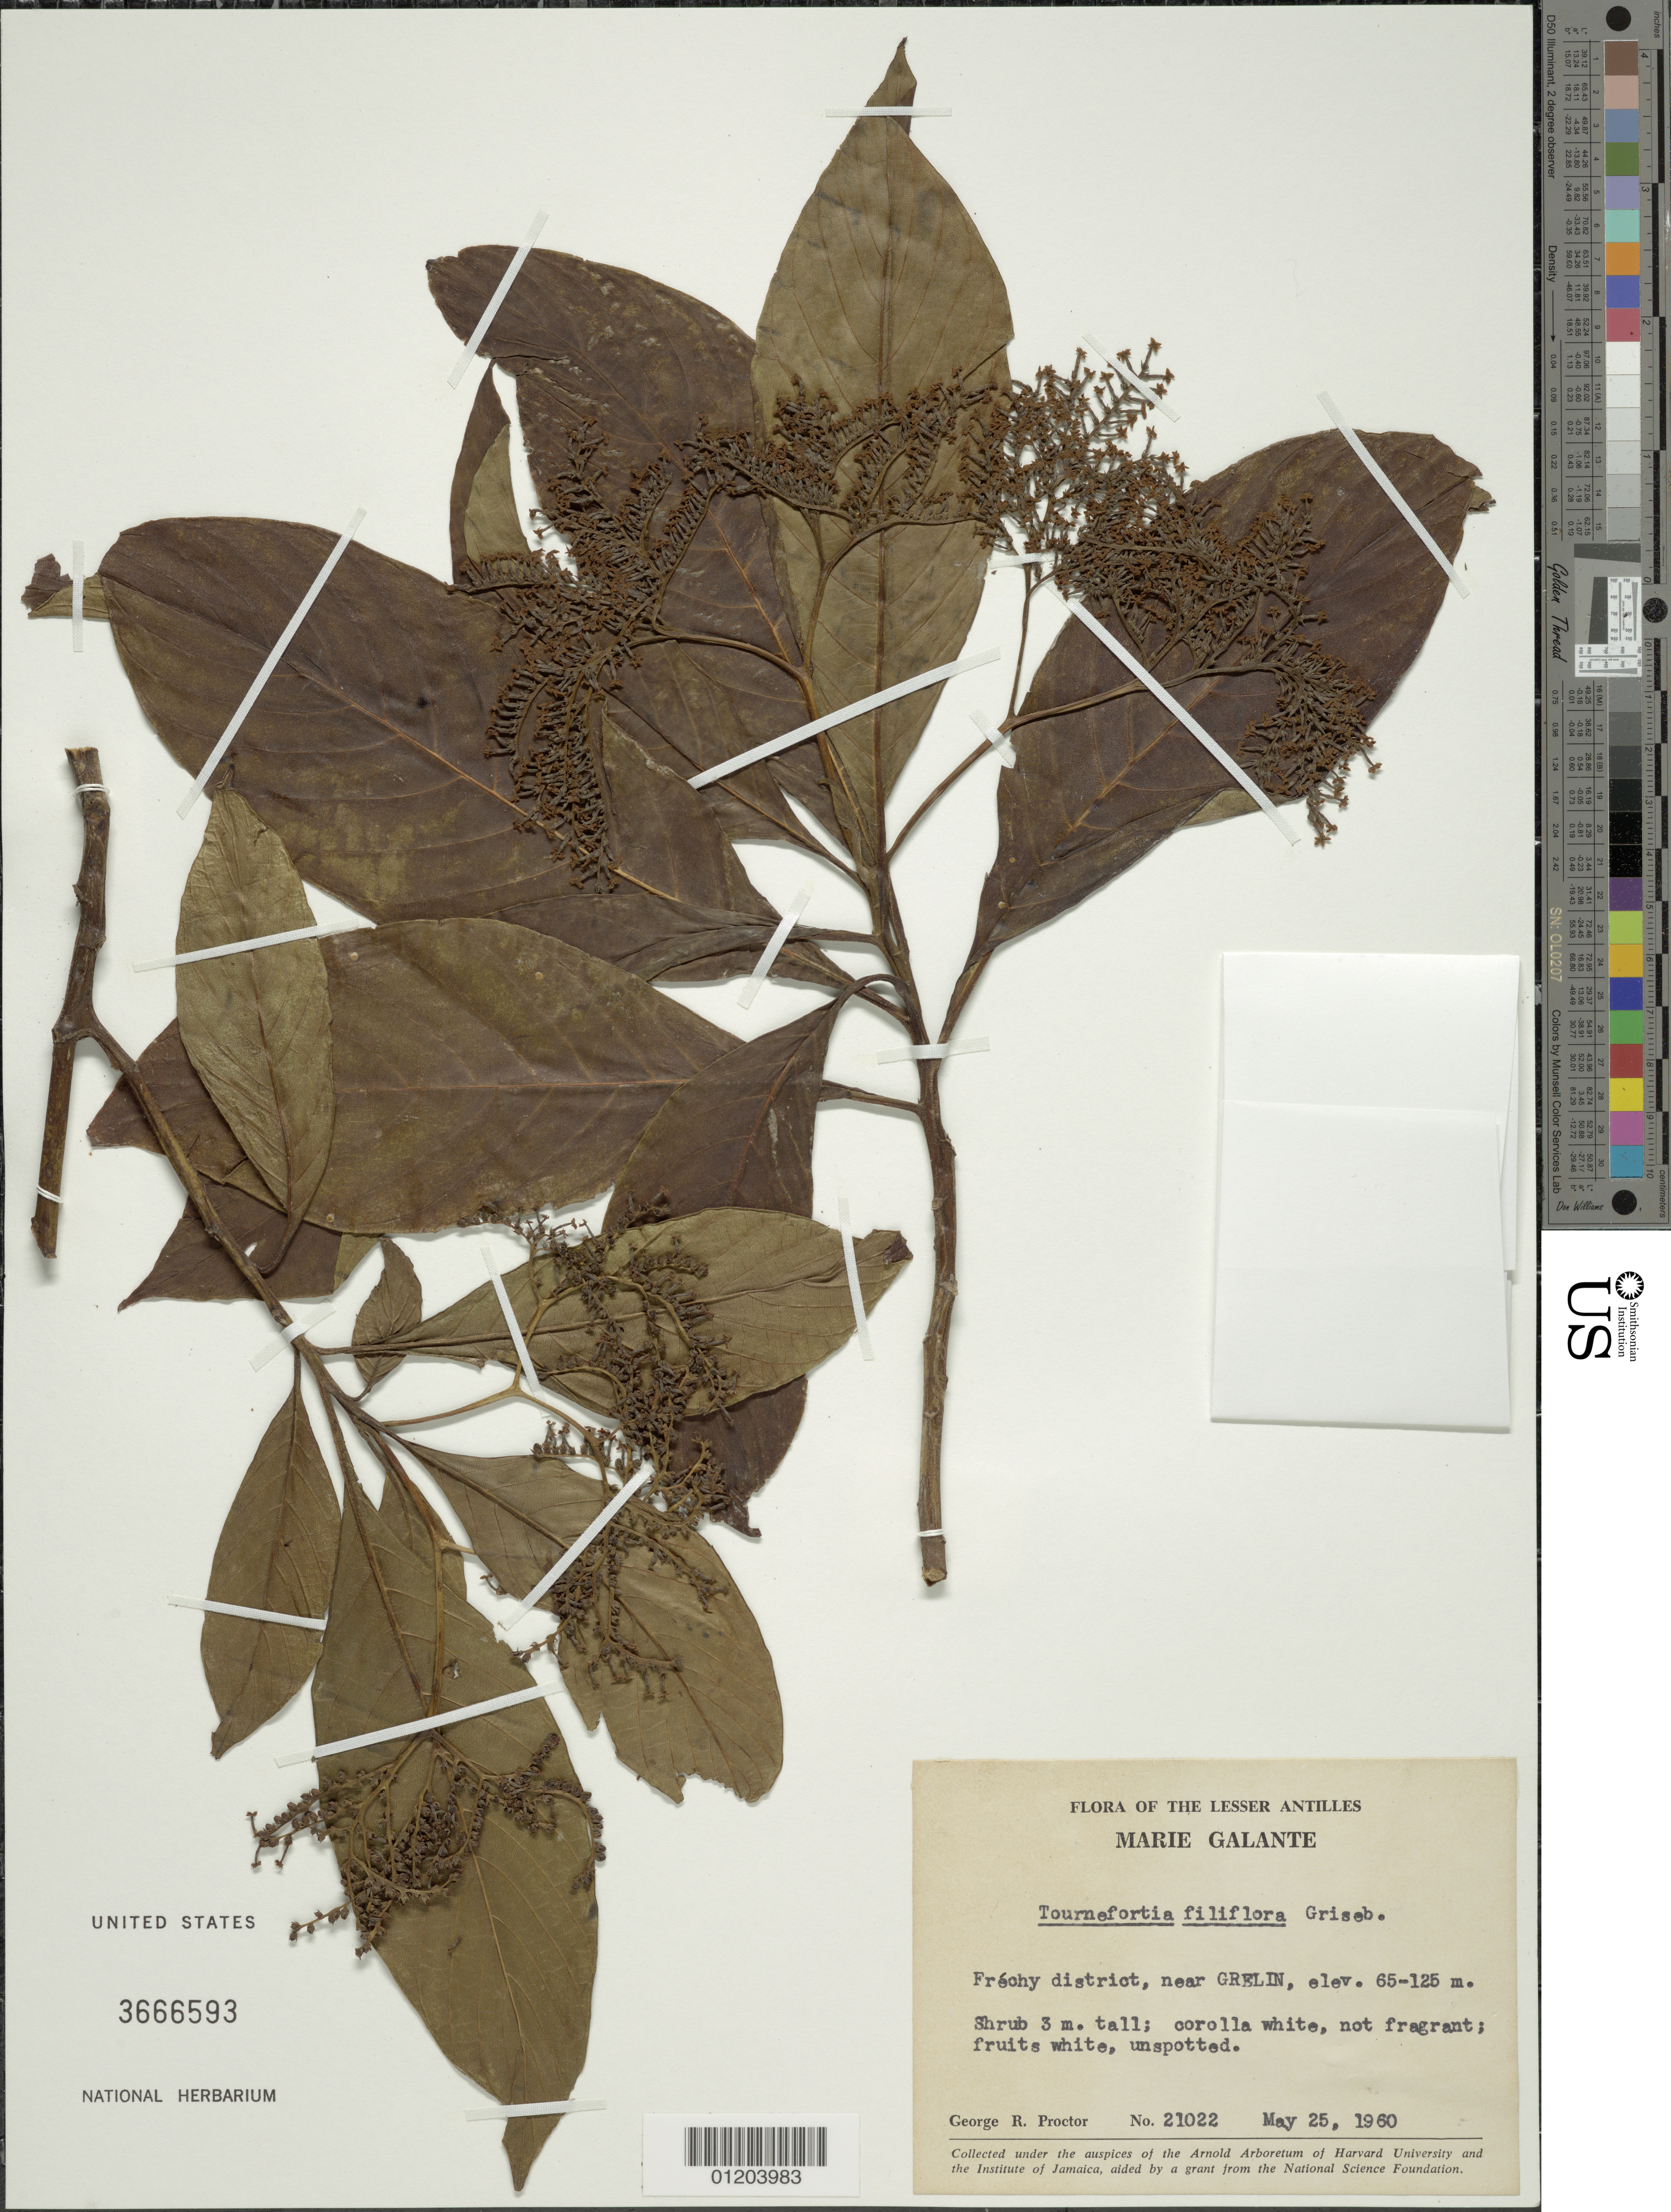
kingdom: Plantae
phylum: Tracheophyta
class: Magnoliopsida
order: Boraginales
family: Heliotropiaceae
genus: Tournefortia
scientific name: Tournefortia filiflora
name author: Griseb.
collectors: G. R. Proctor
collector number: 21022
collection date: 1960-05-25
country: Guadeloupe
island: Marie Galante I.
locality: Fréchy District, near Grelin.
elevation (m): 20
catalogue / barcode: US 3666593